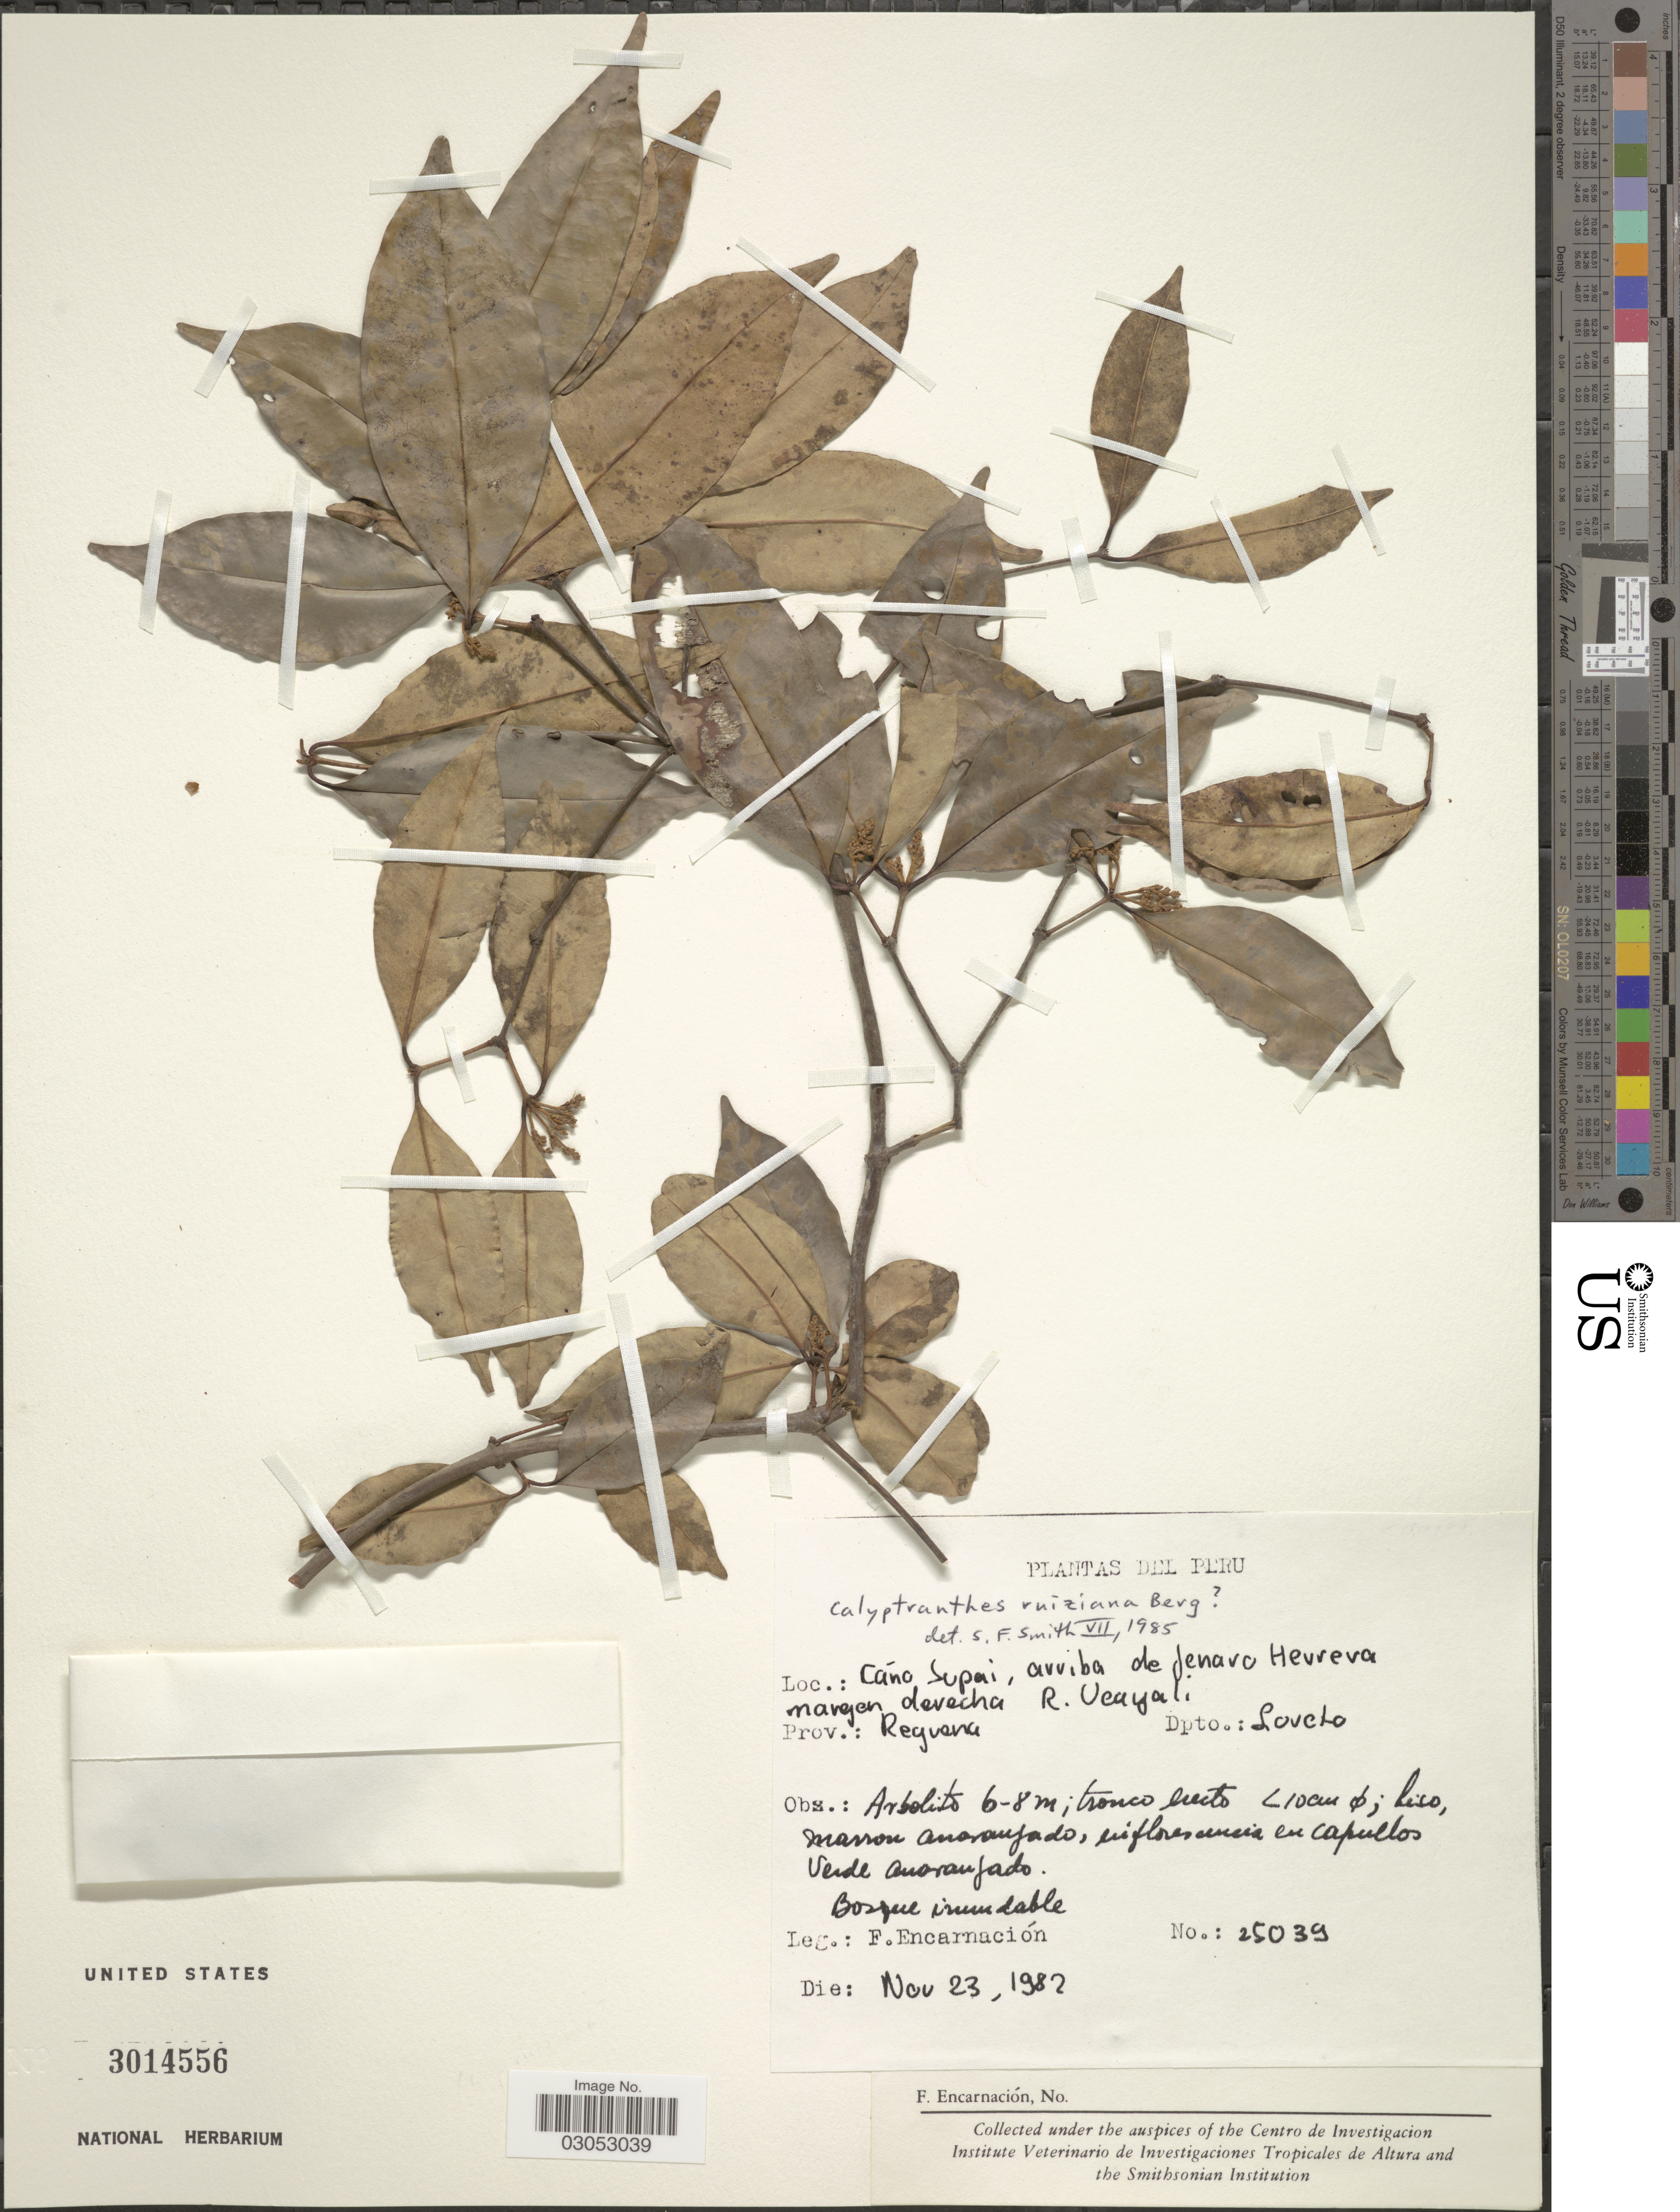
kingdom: Plantae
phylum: Tracheophyta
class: Magnoliopsida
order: Myrtales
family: Myrtaceae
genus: Myrcia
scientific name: Myrcia ruiziana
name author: (O. Berg) A.R. Lourenço & Parra-Os.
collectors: F. Encarnación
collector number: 25039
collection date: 1982-11-23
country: Peru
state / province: Loreto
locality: Caño Supai, arriba de Jenaro Herrera margen derecha R. Ucayali, Prov. Requena, Dpto. Loreto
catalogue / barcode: US 3014556